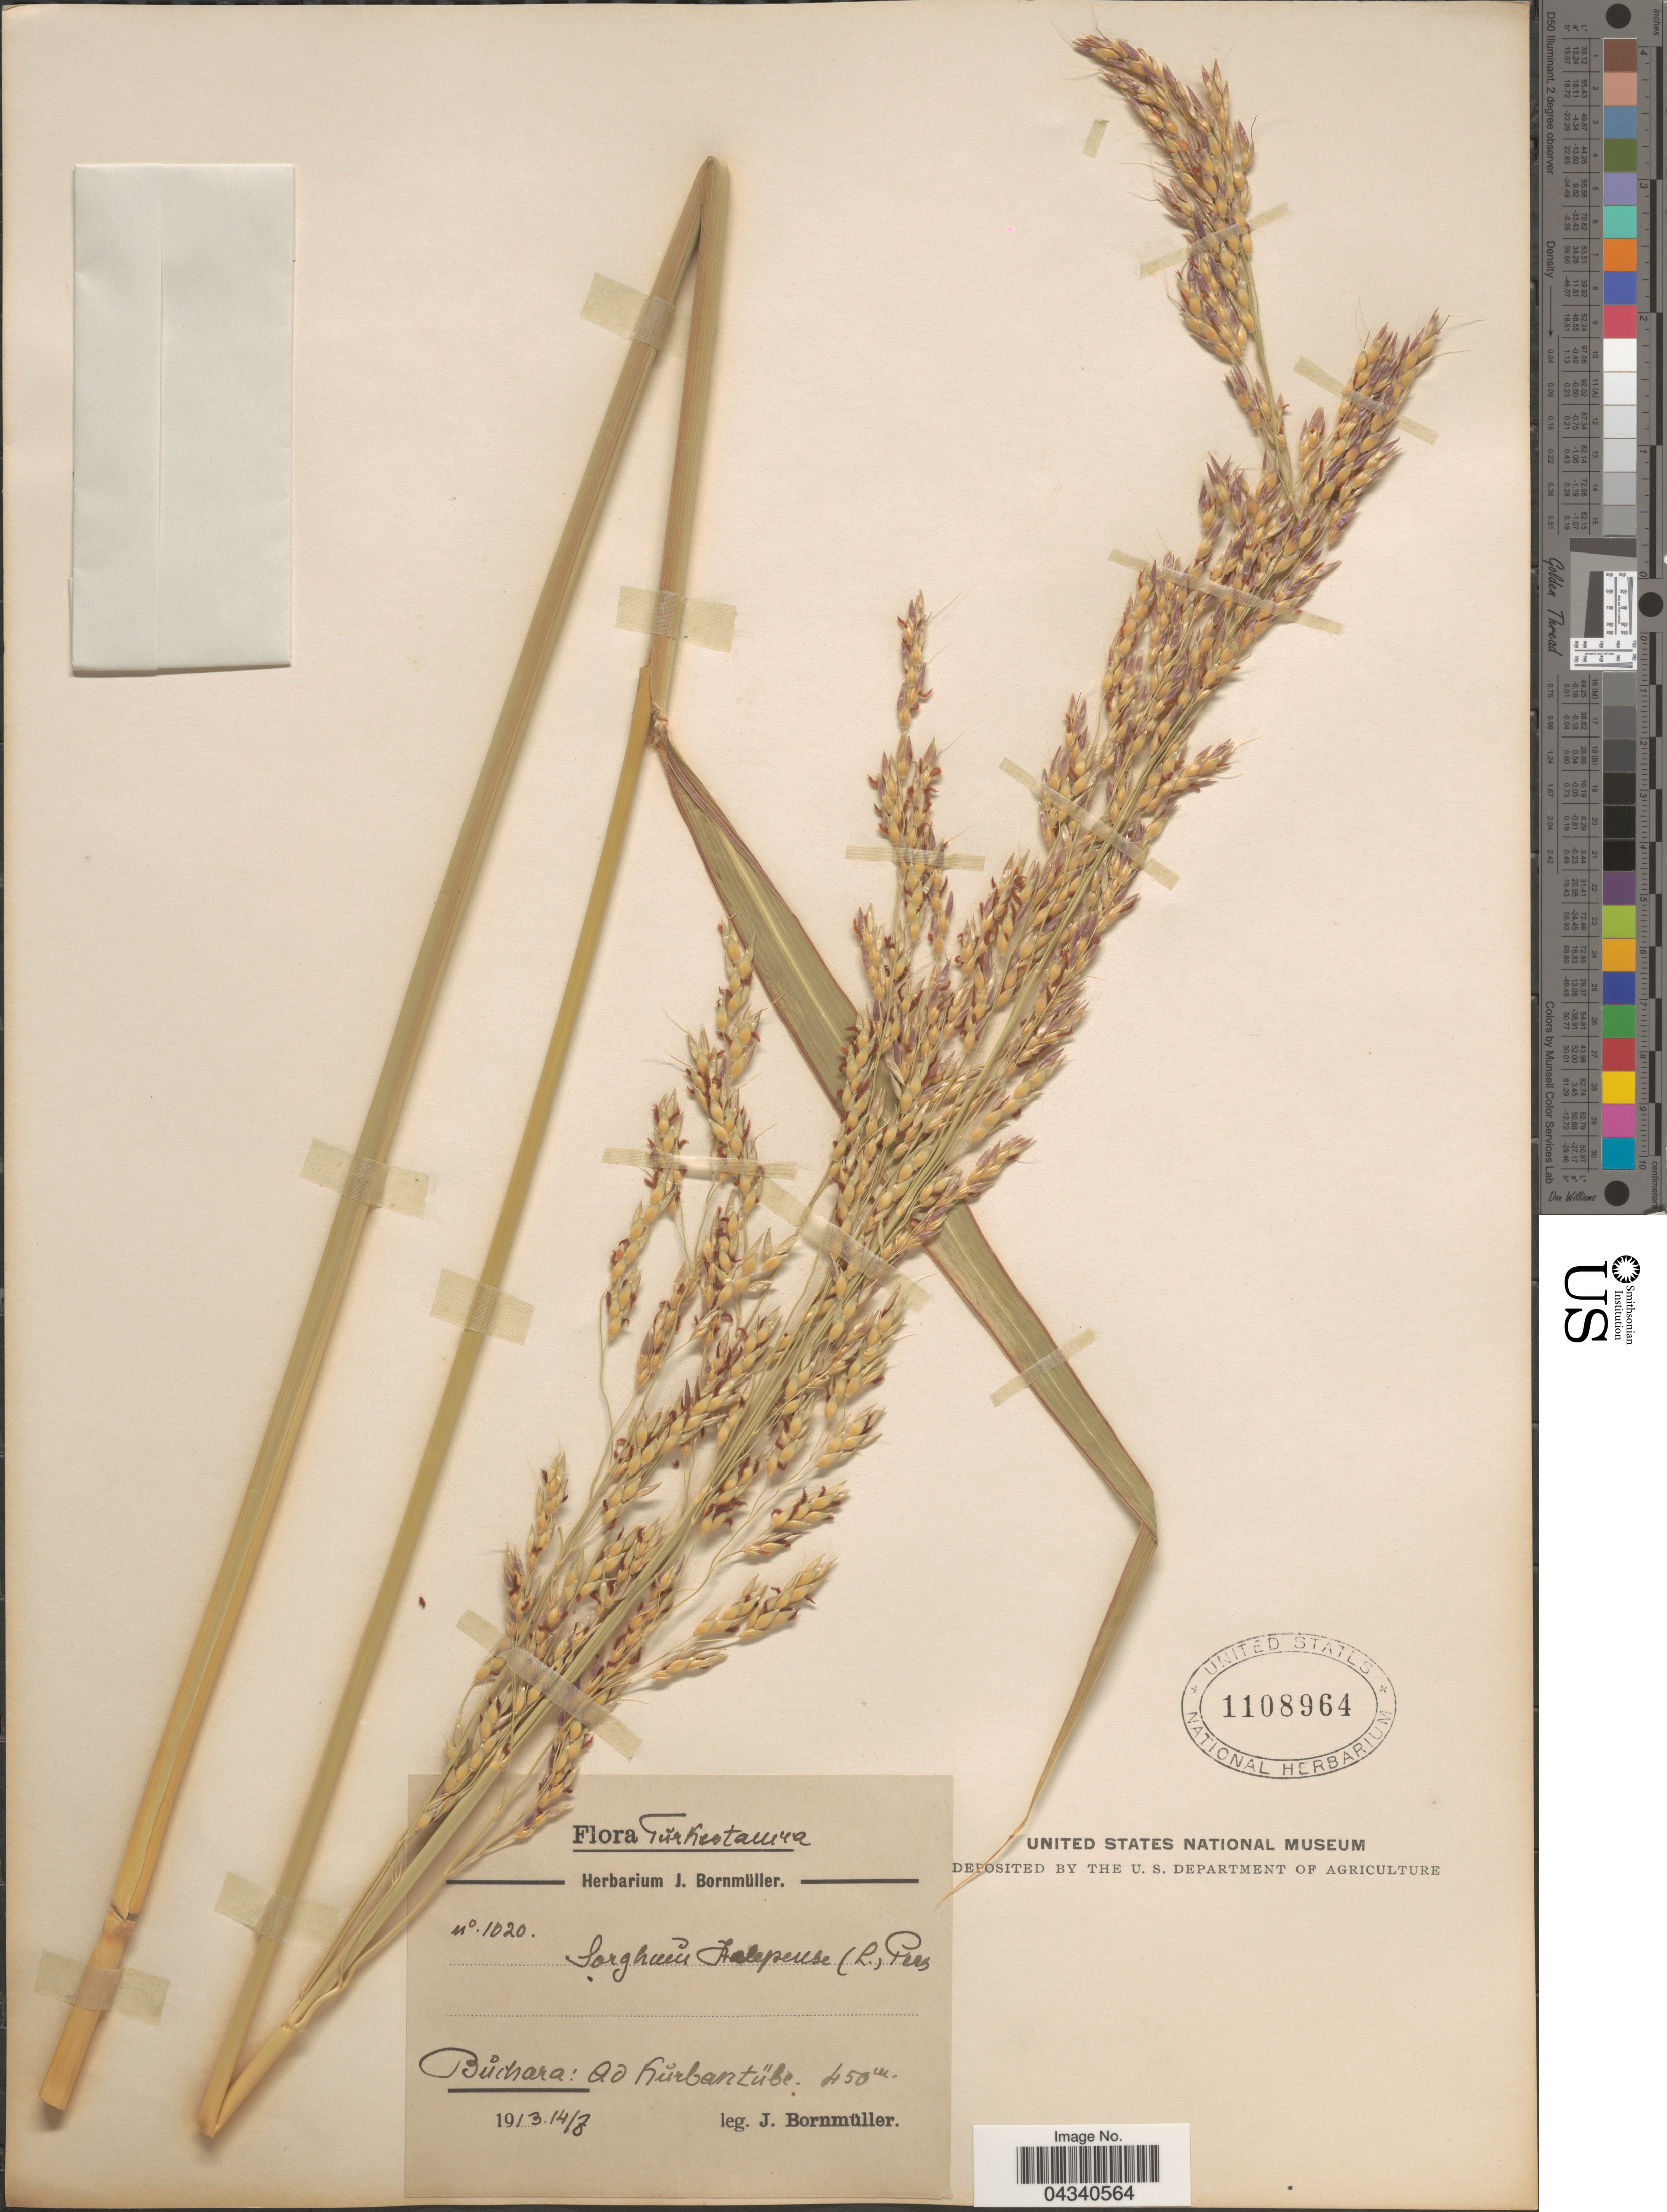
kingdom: Plantae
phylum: Tracheophyta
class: Liliopsida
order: Poales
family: Poaceae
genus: Sorghum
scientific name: Sorghum halepense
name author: (L.) Pers.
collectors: J. Bornmüller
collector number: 1020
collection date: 1913-08-14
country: Uzbekistan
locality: Tŭrkestanica. Bůchara: Ad Kŭrbantübe.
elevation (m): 450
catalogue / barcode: US 1108964